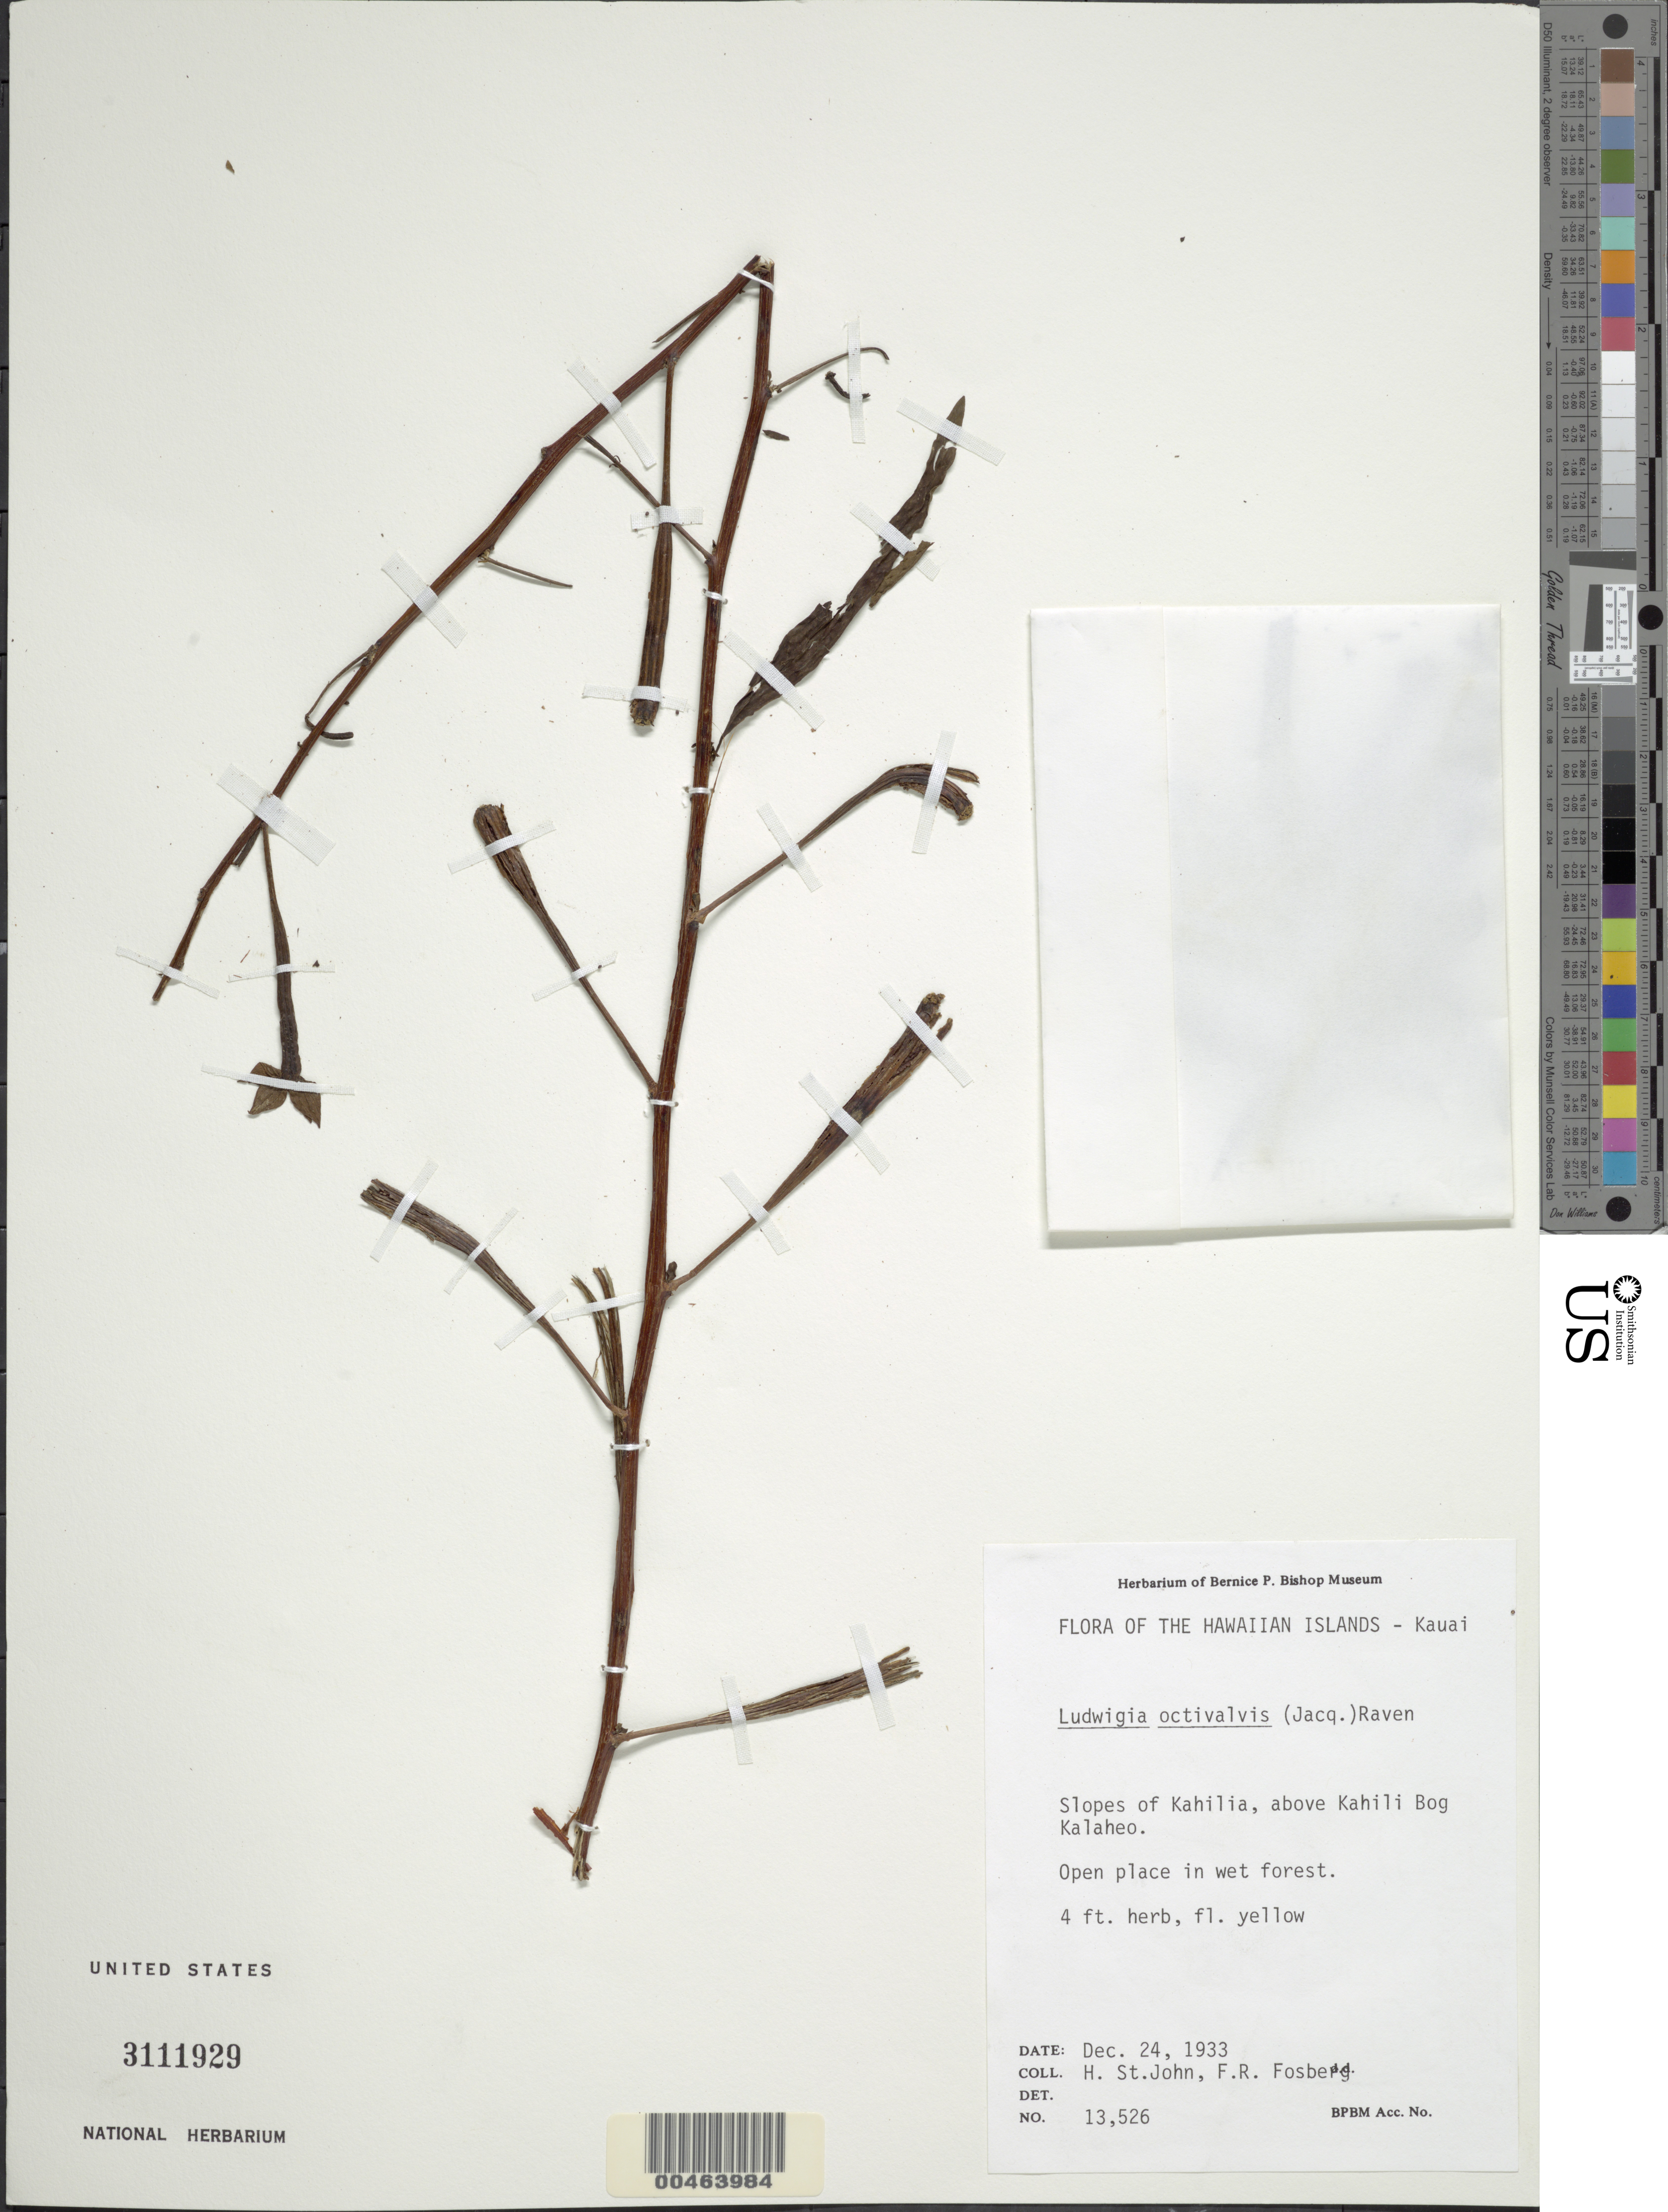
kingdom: Plantae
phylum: Tracheophyta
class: Magnoliopsida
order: Myrtales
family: Onagraceae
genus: Ludwigia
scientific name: Ludwigia octovalvis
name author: (Jacq.) P.H. Raven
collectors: H. St. John & F. R. Fosberg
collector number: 13526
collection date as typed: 24 Dec 1933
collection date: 1933-12-24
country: United States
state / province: Hawaii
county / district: Kauai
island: Kaua'i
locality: Slopes of Kahilia, above Kahili Bog, Kalaheo.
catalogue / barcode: US 3111929